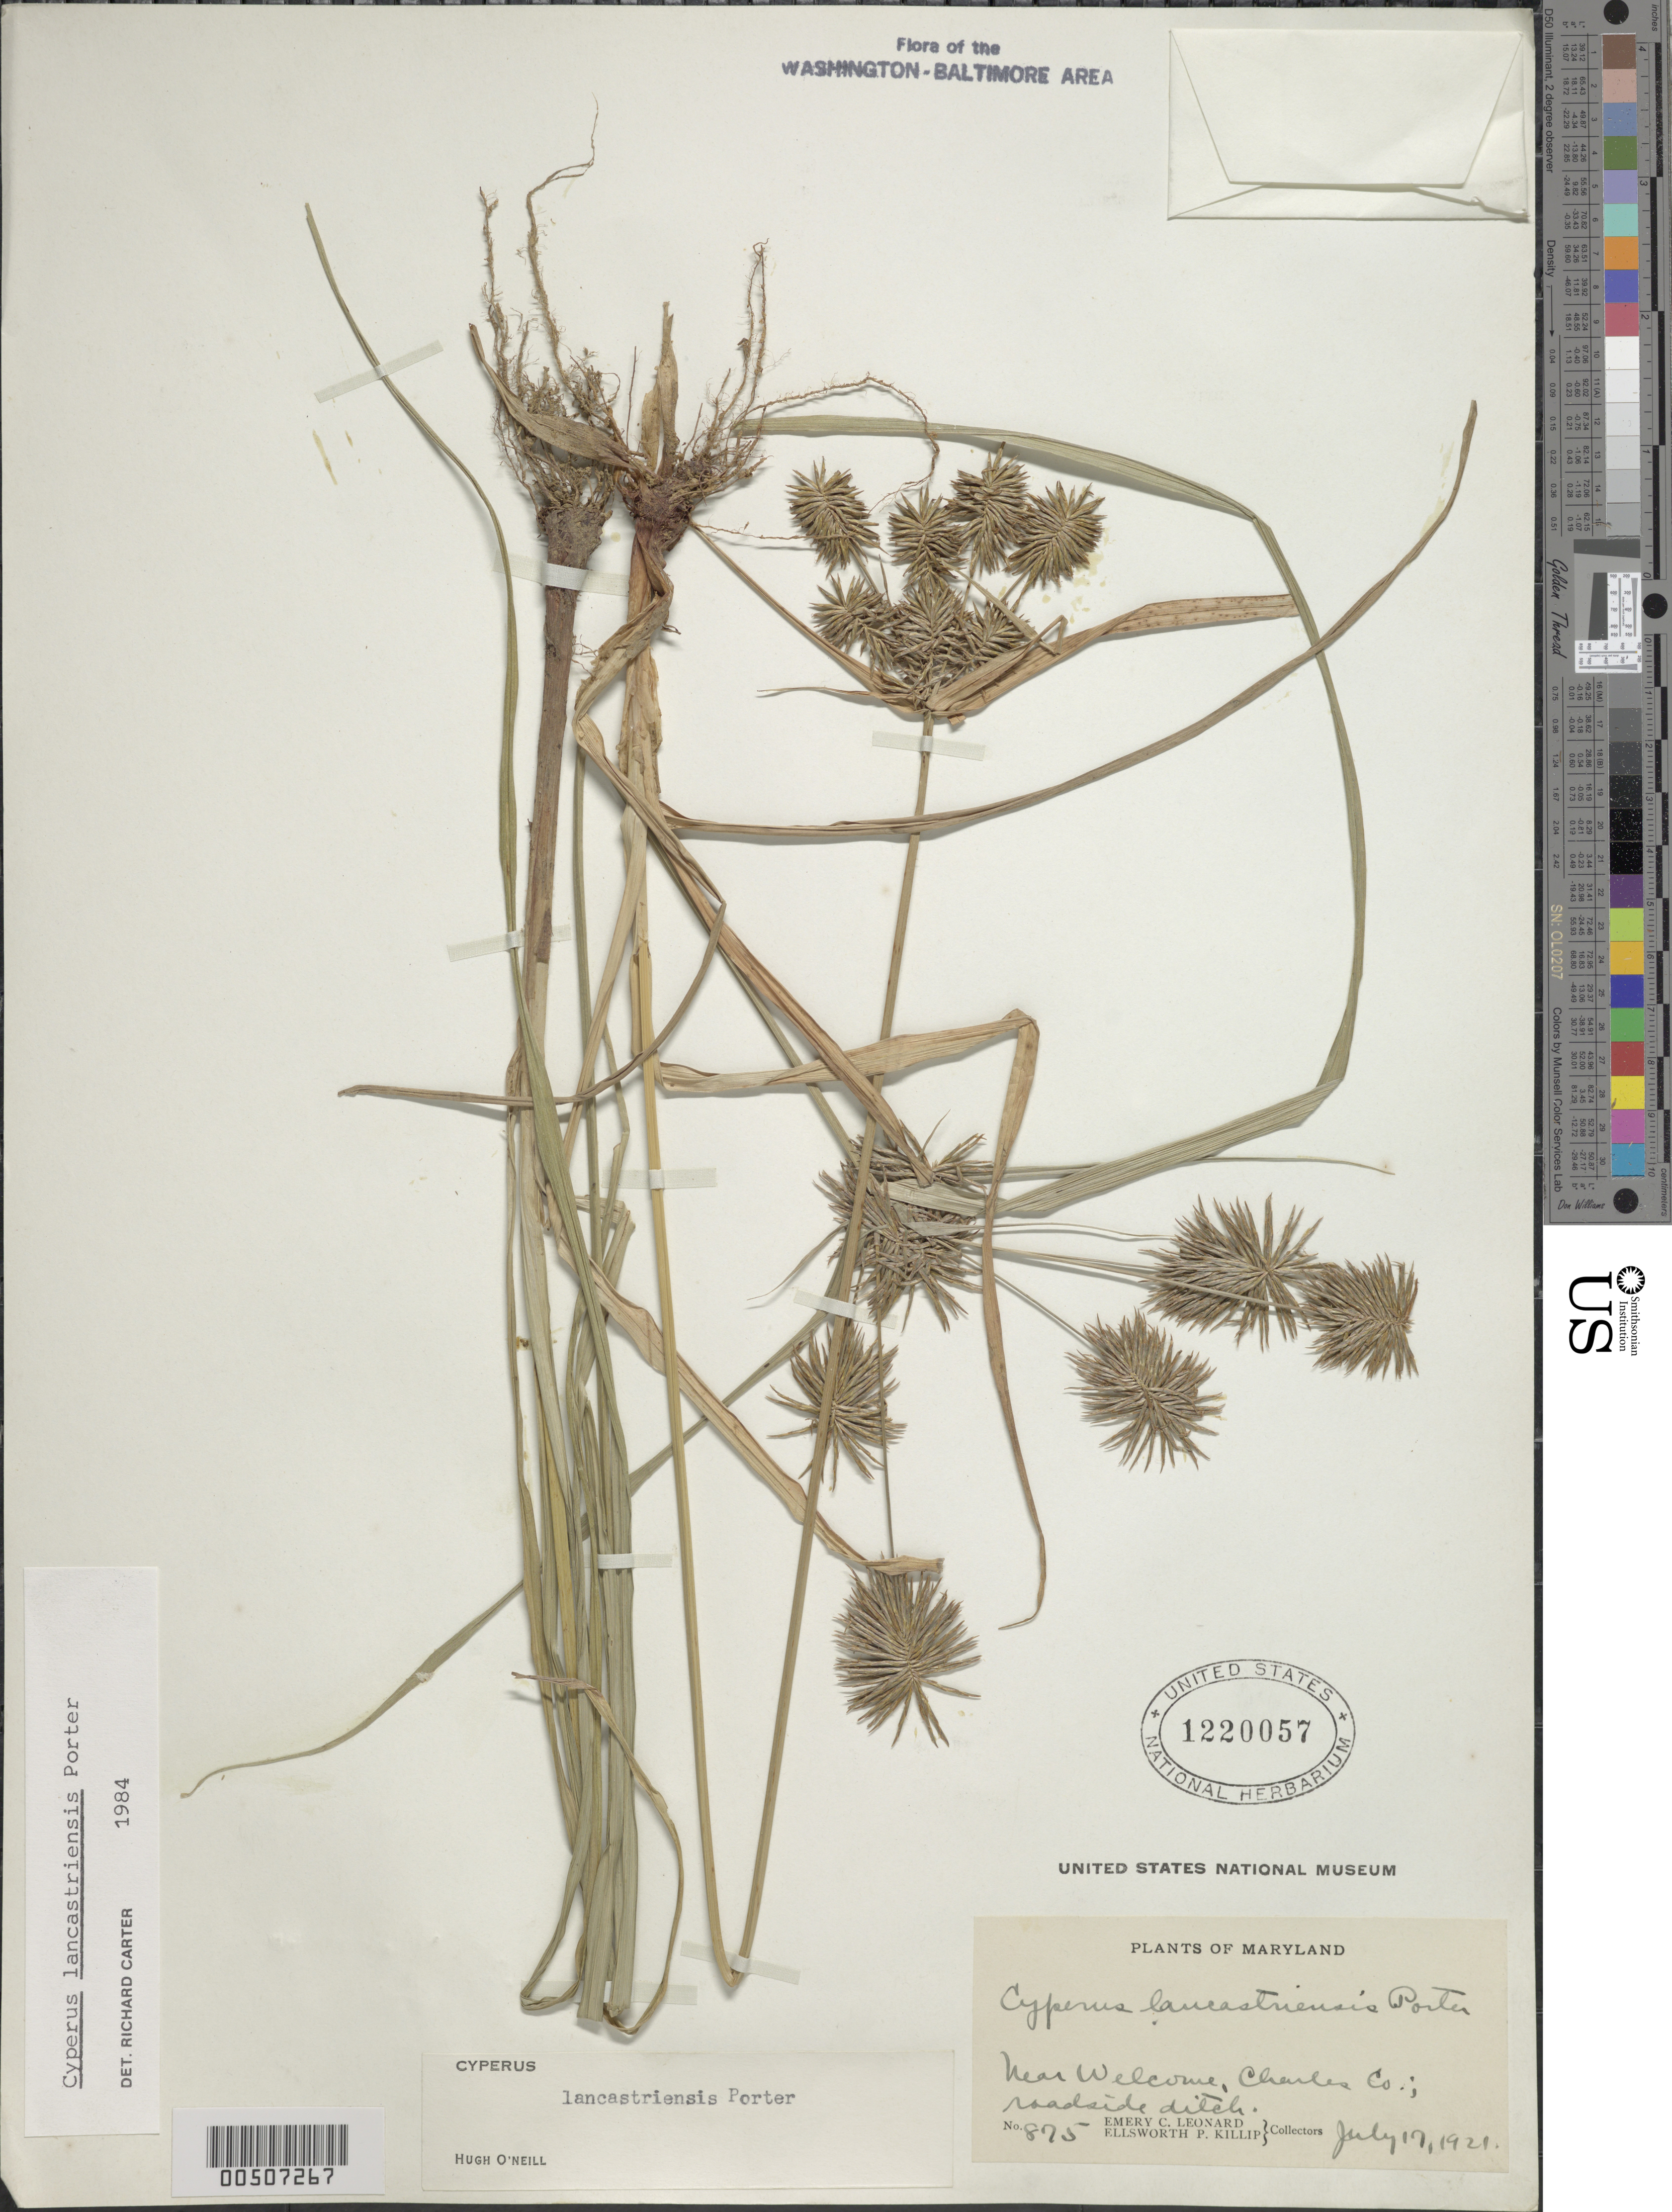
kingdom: Plantae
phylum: Tracheophyta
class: Liliopsida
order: Poales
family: Cyperaceae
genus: Cyperus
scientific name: Cyperus lancastriensis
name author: Porter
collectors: E. C. Leonard & E. P. Killip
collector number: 875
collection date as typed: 17 Jul 1921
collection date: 1921-07-17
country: United States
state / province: Maryland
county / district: Charles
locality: Near Welcome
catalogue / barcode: US 1220057